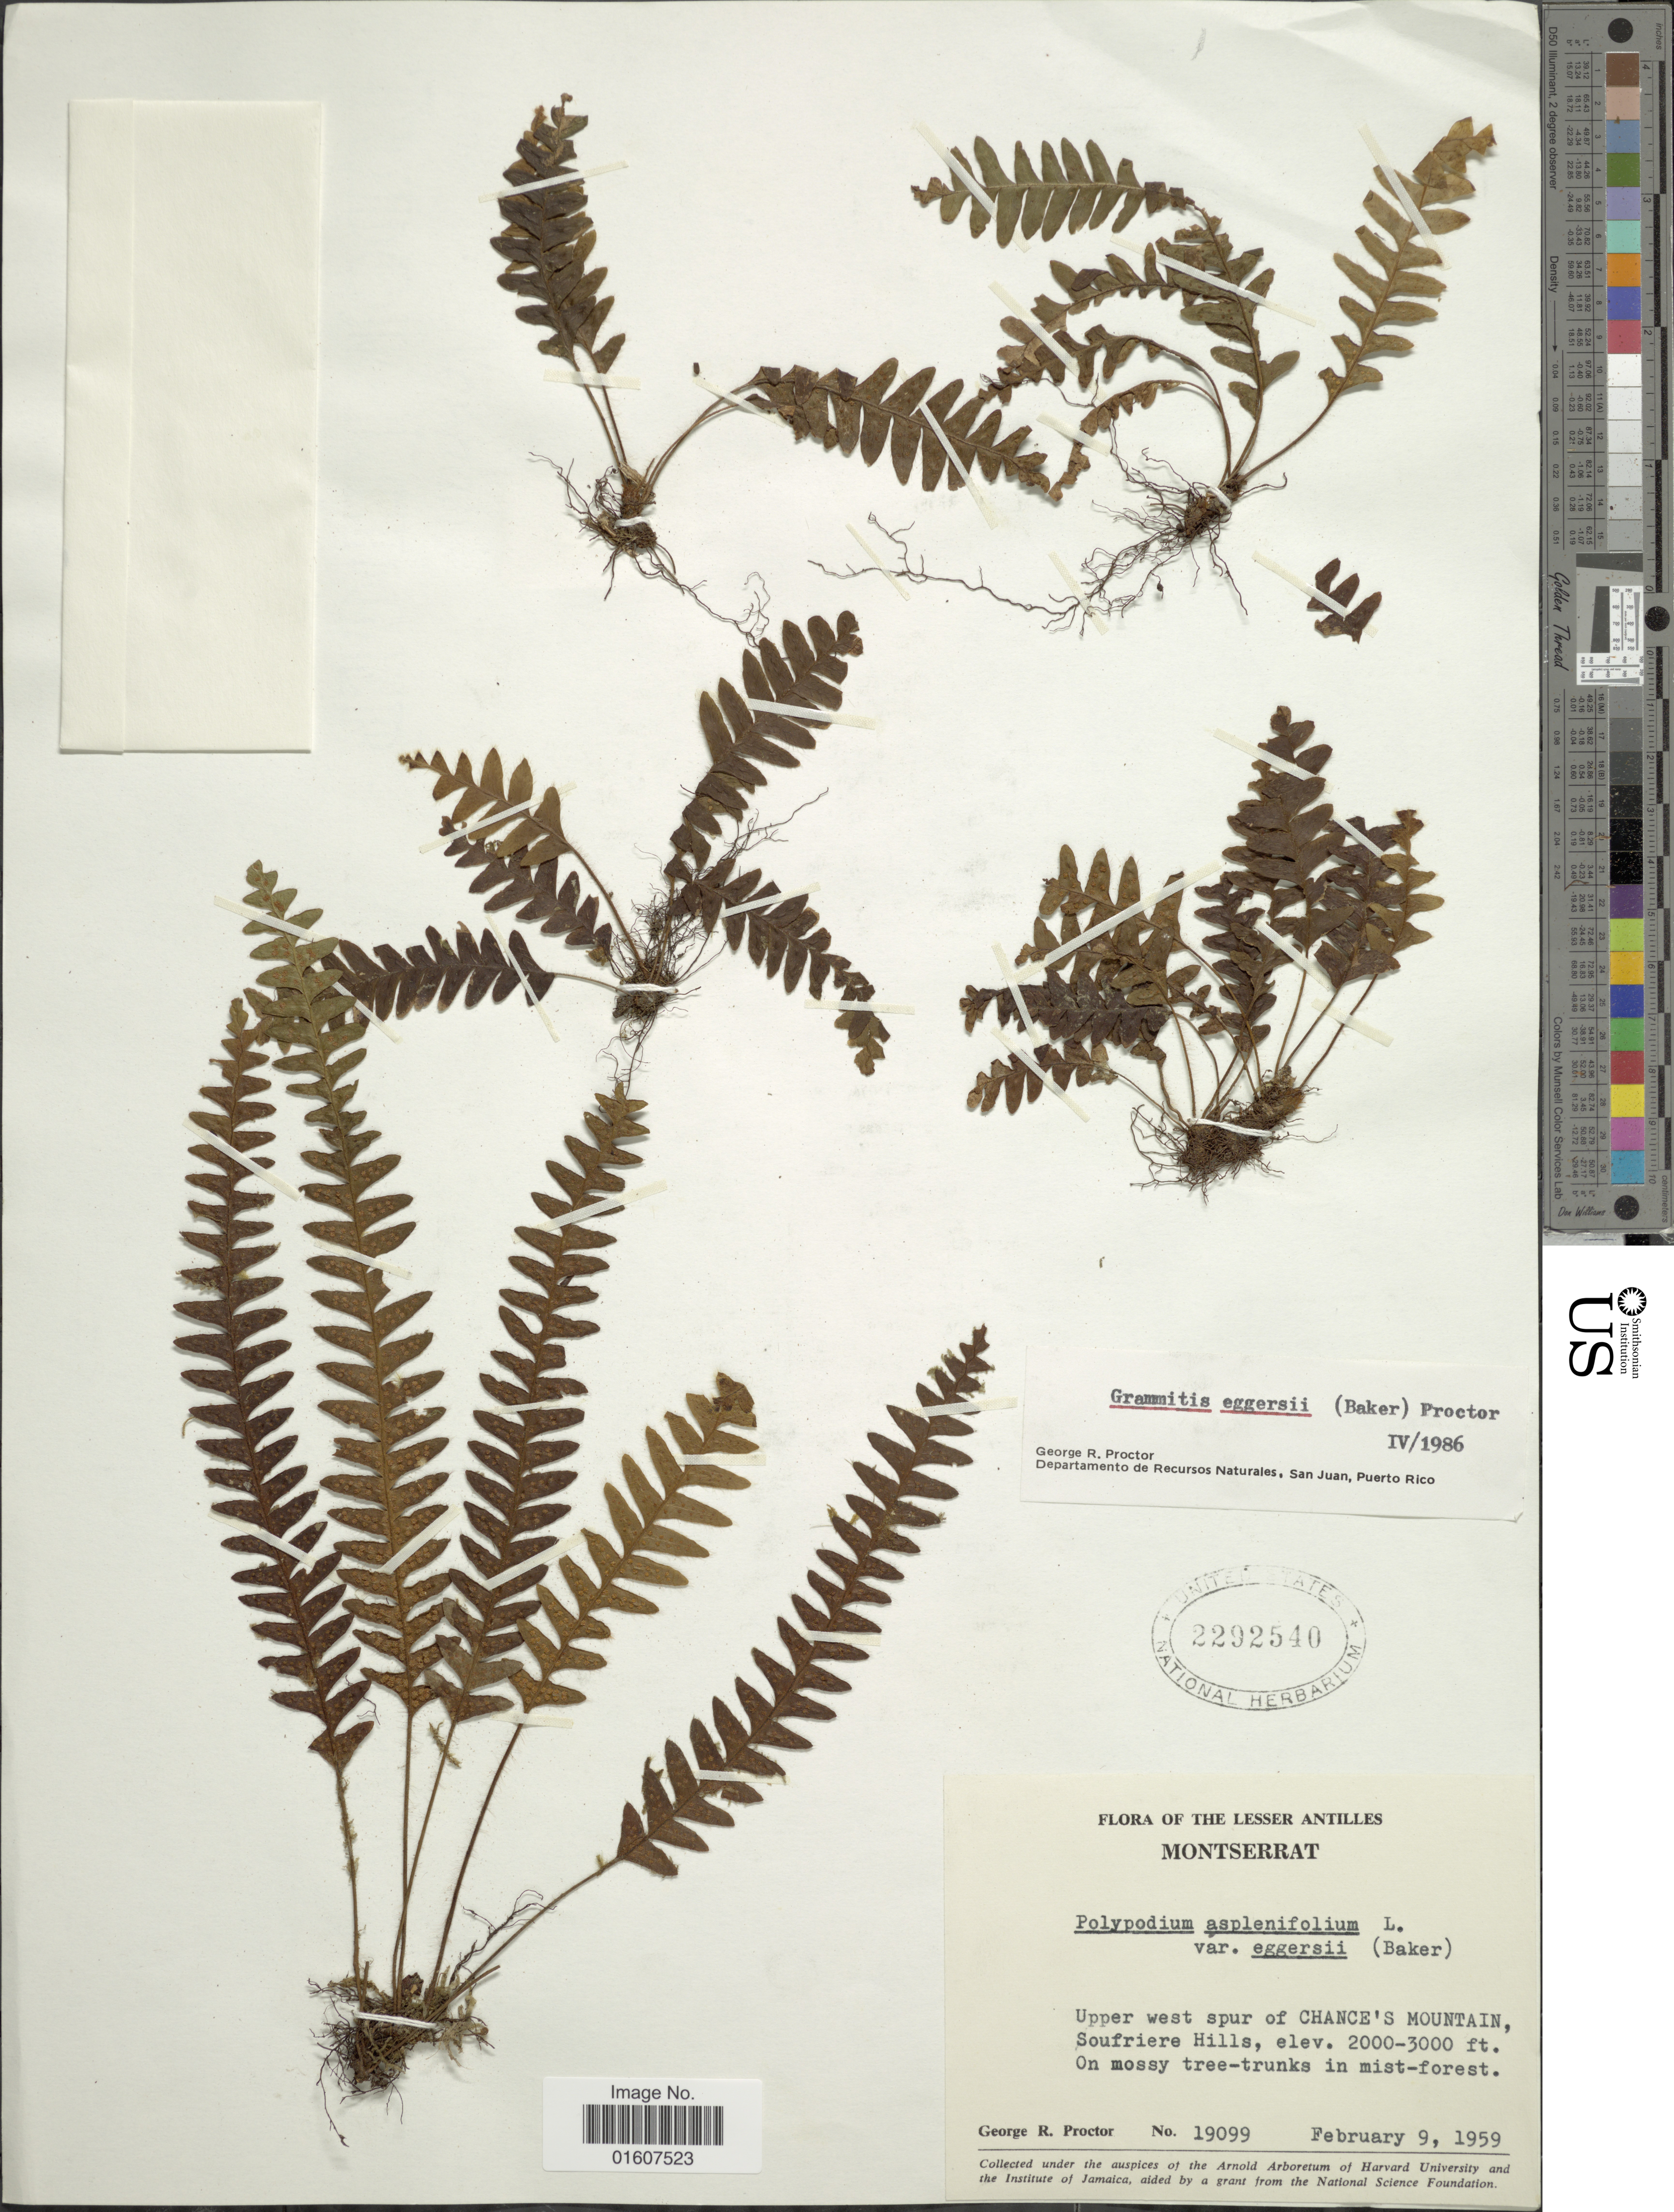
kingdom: Plantae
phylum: Tracheophyta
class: Polypodiopsida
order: Polypodiales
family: Polypodiaceae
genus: Terpsichore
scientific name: Terpsichore eggersii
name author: (Baker ex Hook.) A.R. Sm.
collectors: G. R. Proctor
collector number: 19099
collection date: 1959-02-09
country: Montserrat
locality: The Lesser Antilles, Upper west spur of CHANCE'S Mountains, Soufriere Hills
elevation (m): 610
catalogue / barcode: US 2292540